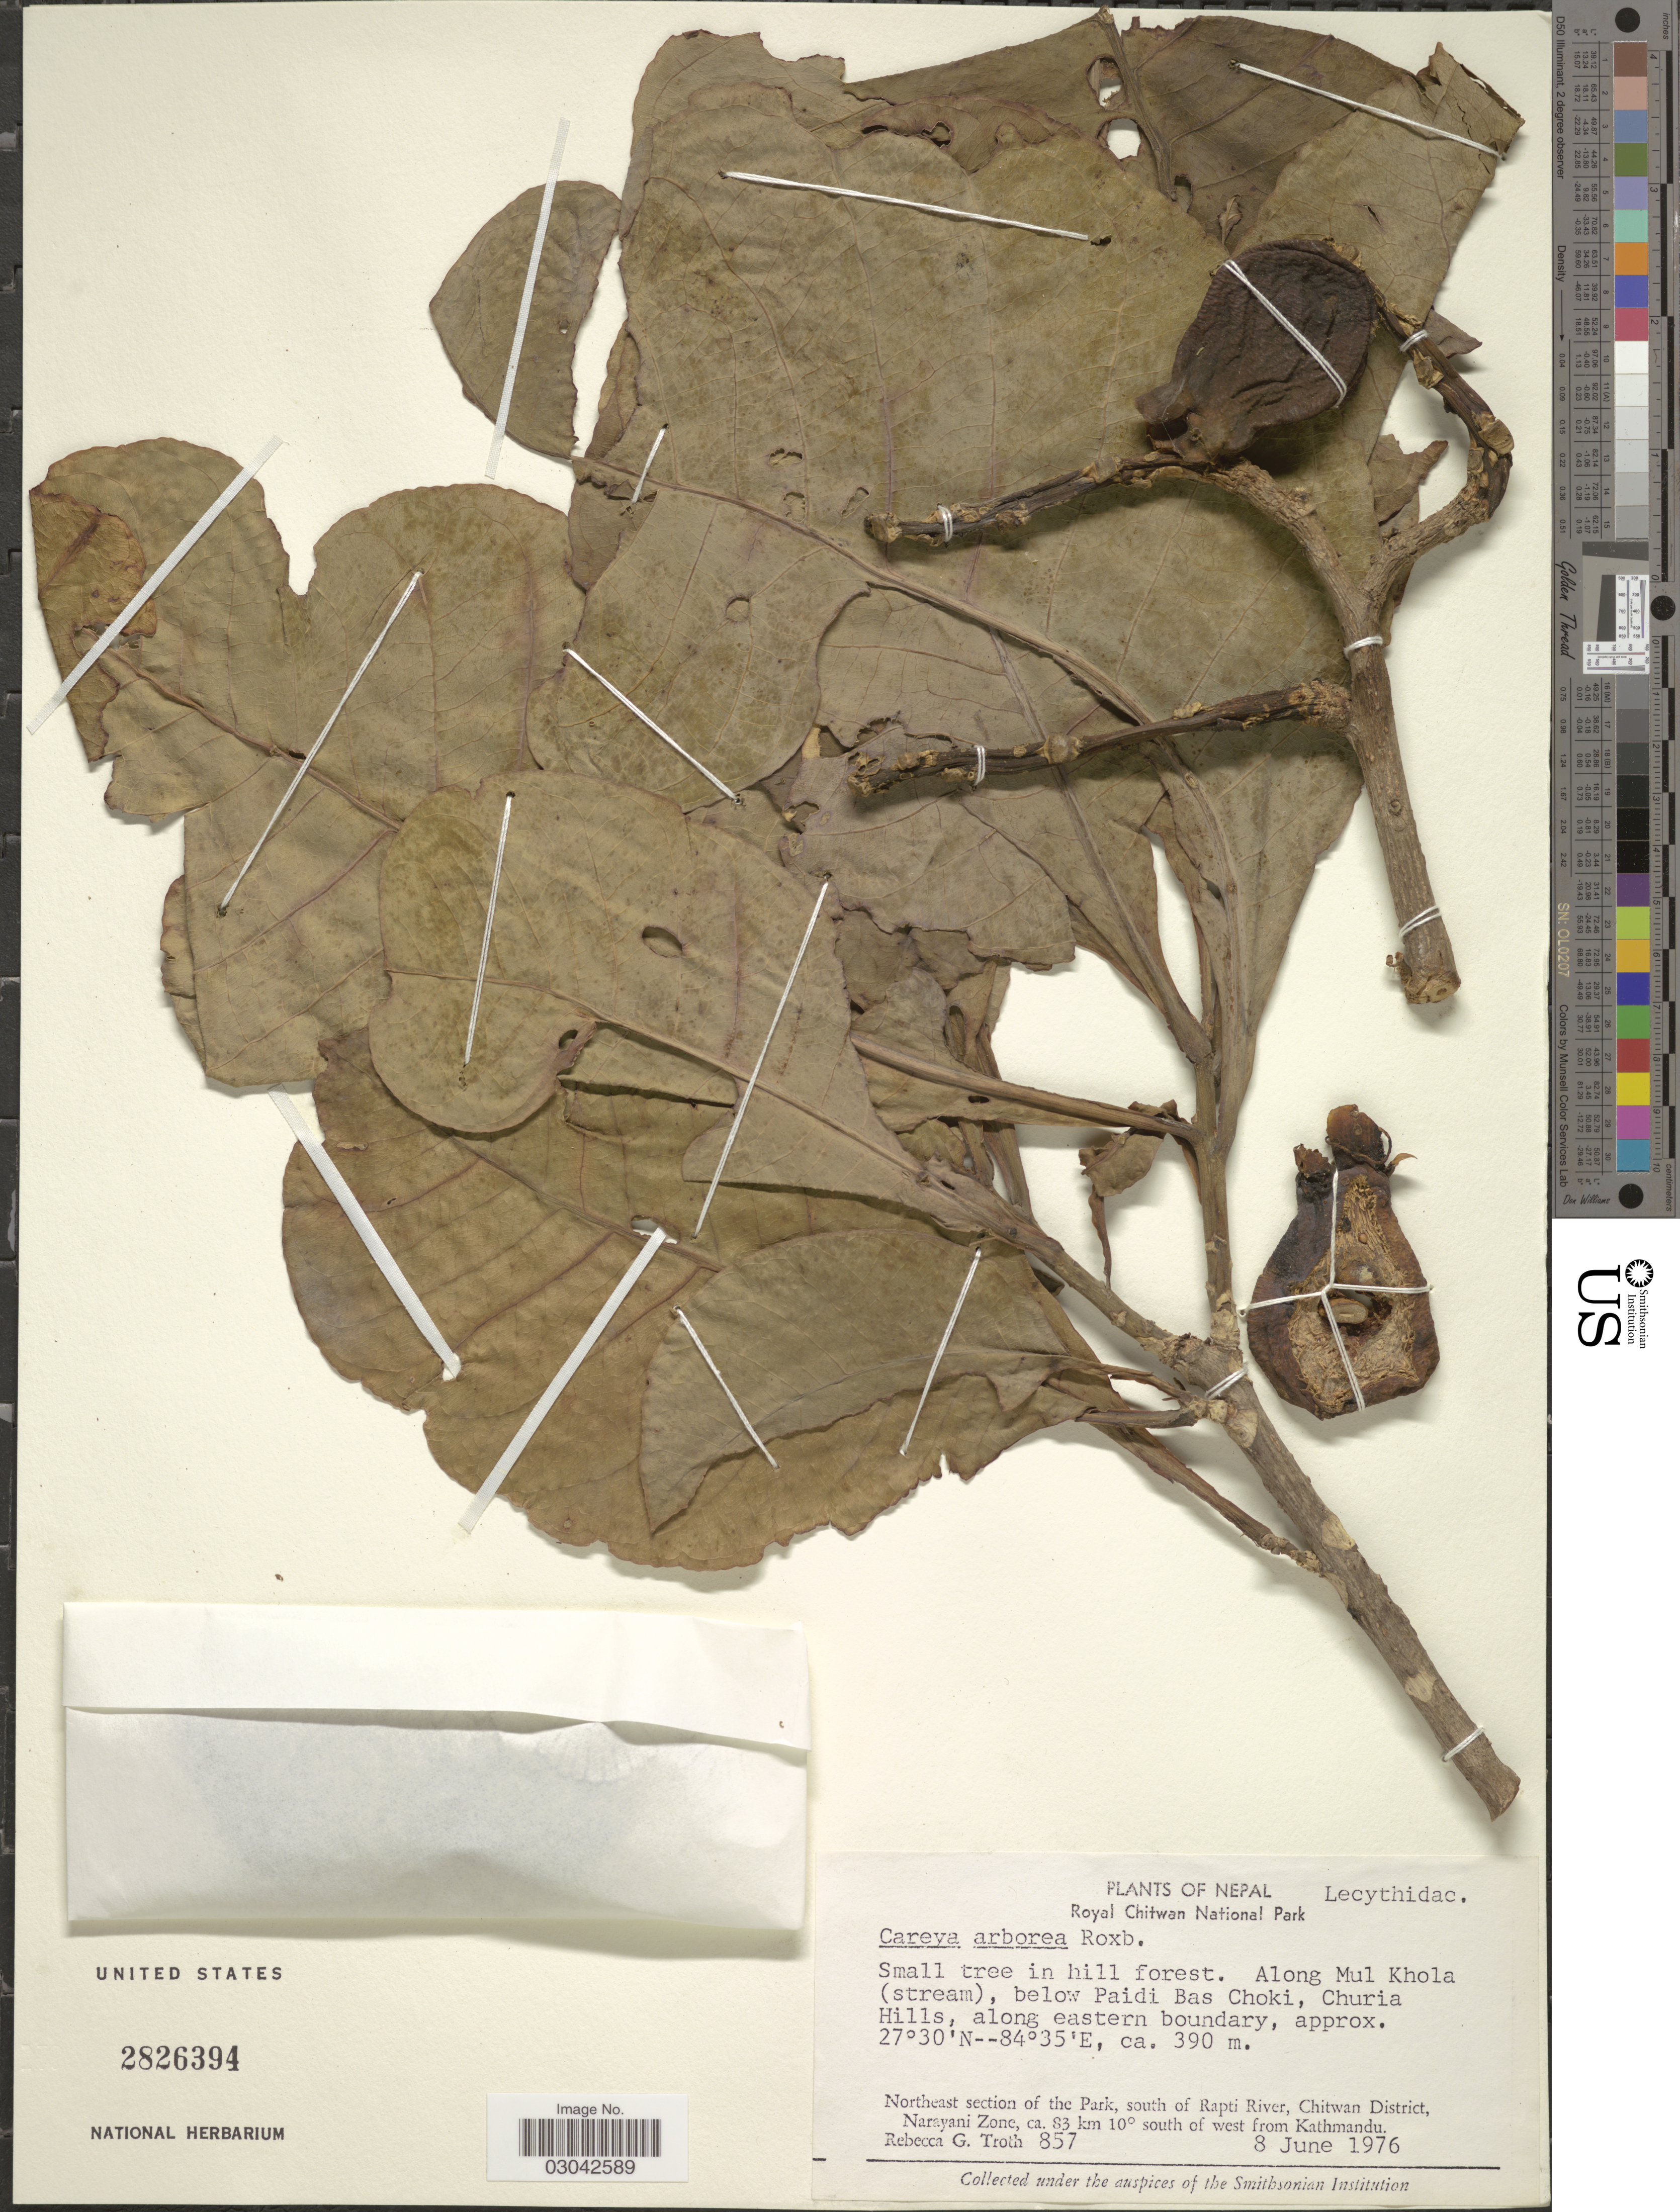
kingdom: Plantae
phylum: Tracheophyta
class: Magnoliopsida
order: Ericales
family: Lecythidaceae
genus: Careya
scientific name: Careya arborea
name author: Roxb.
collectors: R. Troth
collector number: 857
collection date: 1976-06-08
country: Nepal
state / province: Narayani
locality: Royal Chitwan National Park. Along Mul Khola (stream), below Paidi Bas Choki, Churia Hills, along eastern boundary. Northeast section of the Park, south of Rapti River, Chitwan District, Narayani Zone, ca. 83 km 10° south of west from Kathmandu.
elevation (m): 390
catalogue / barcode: US 2826394